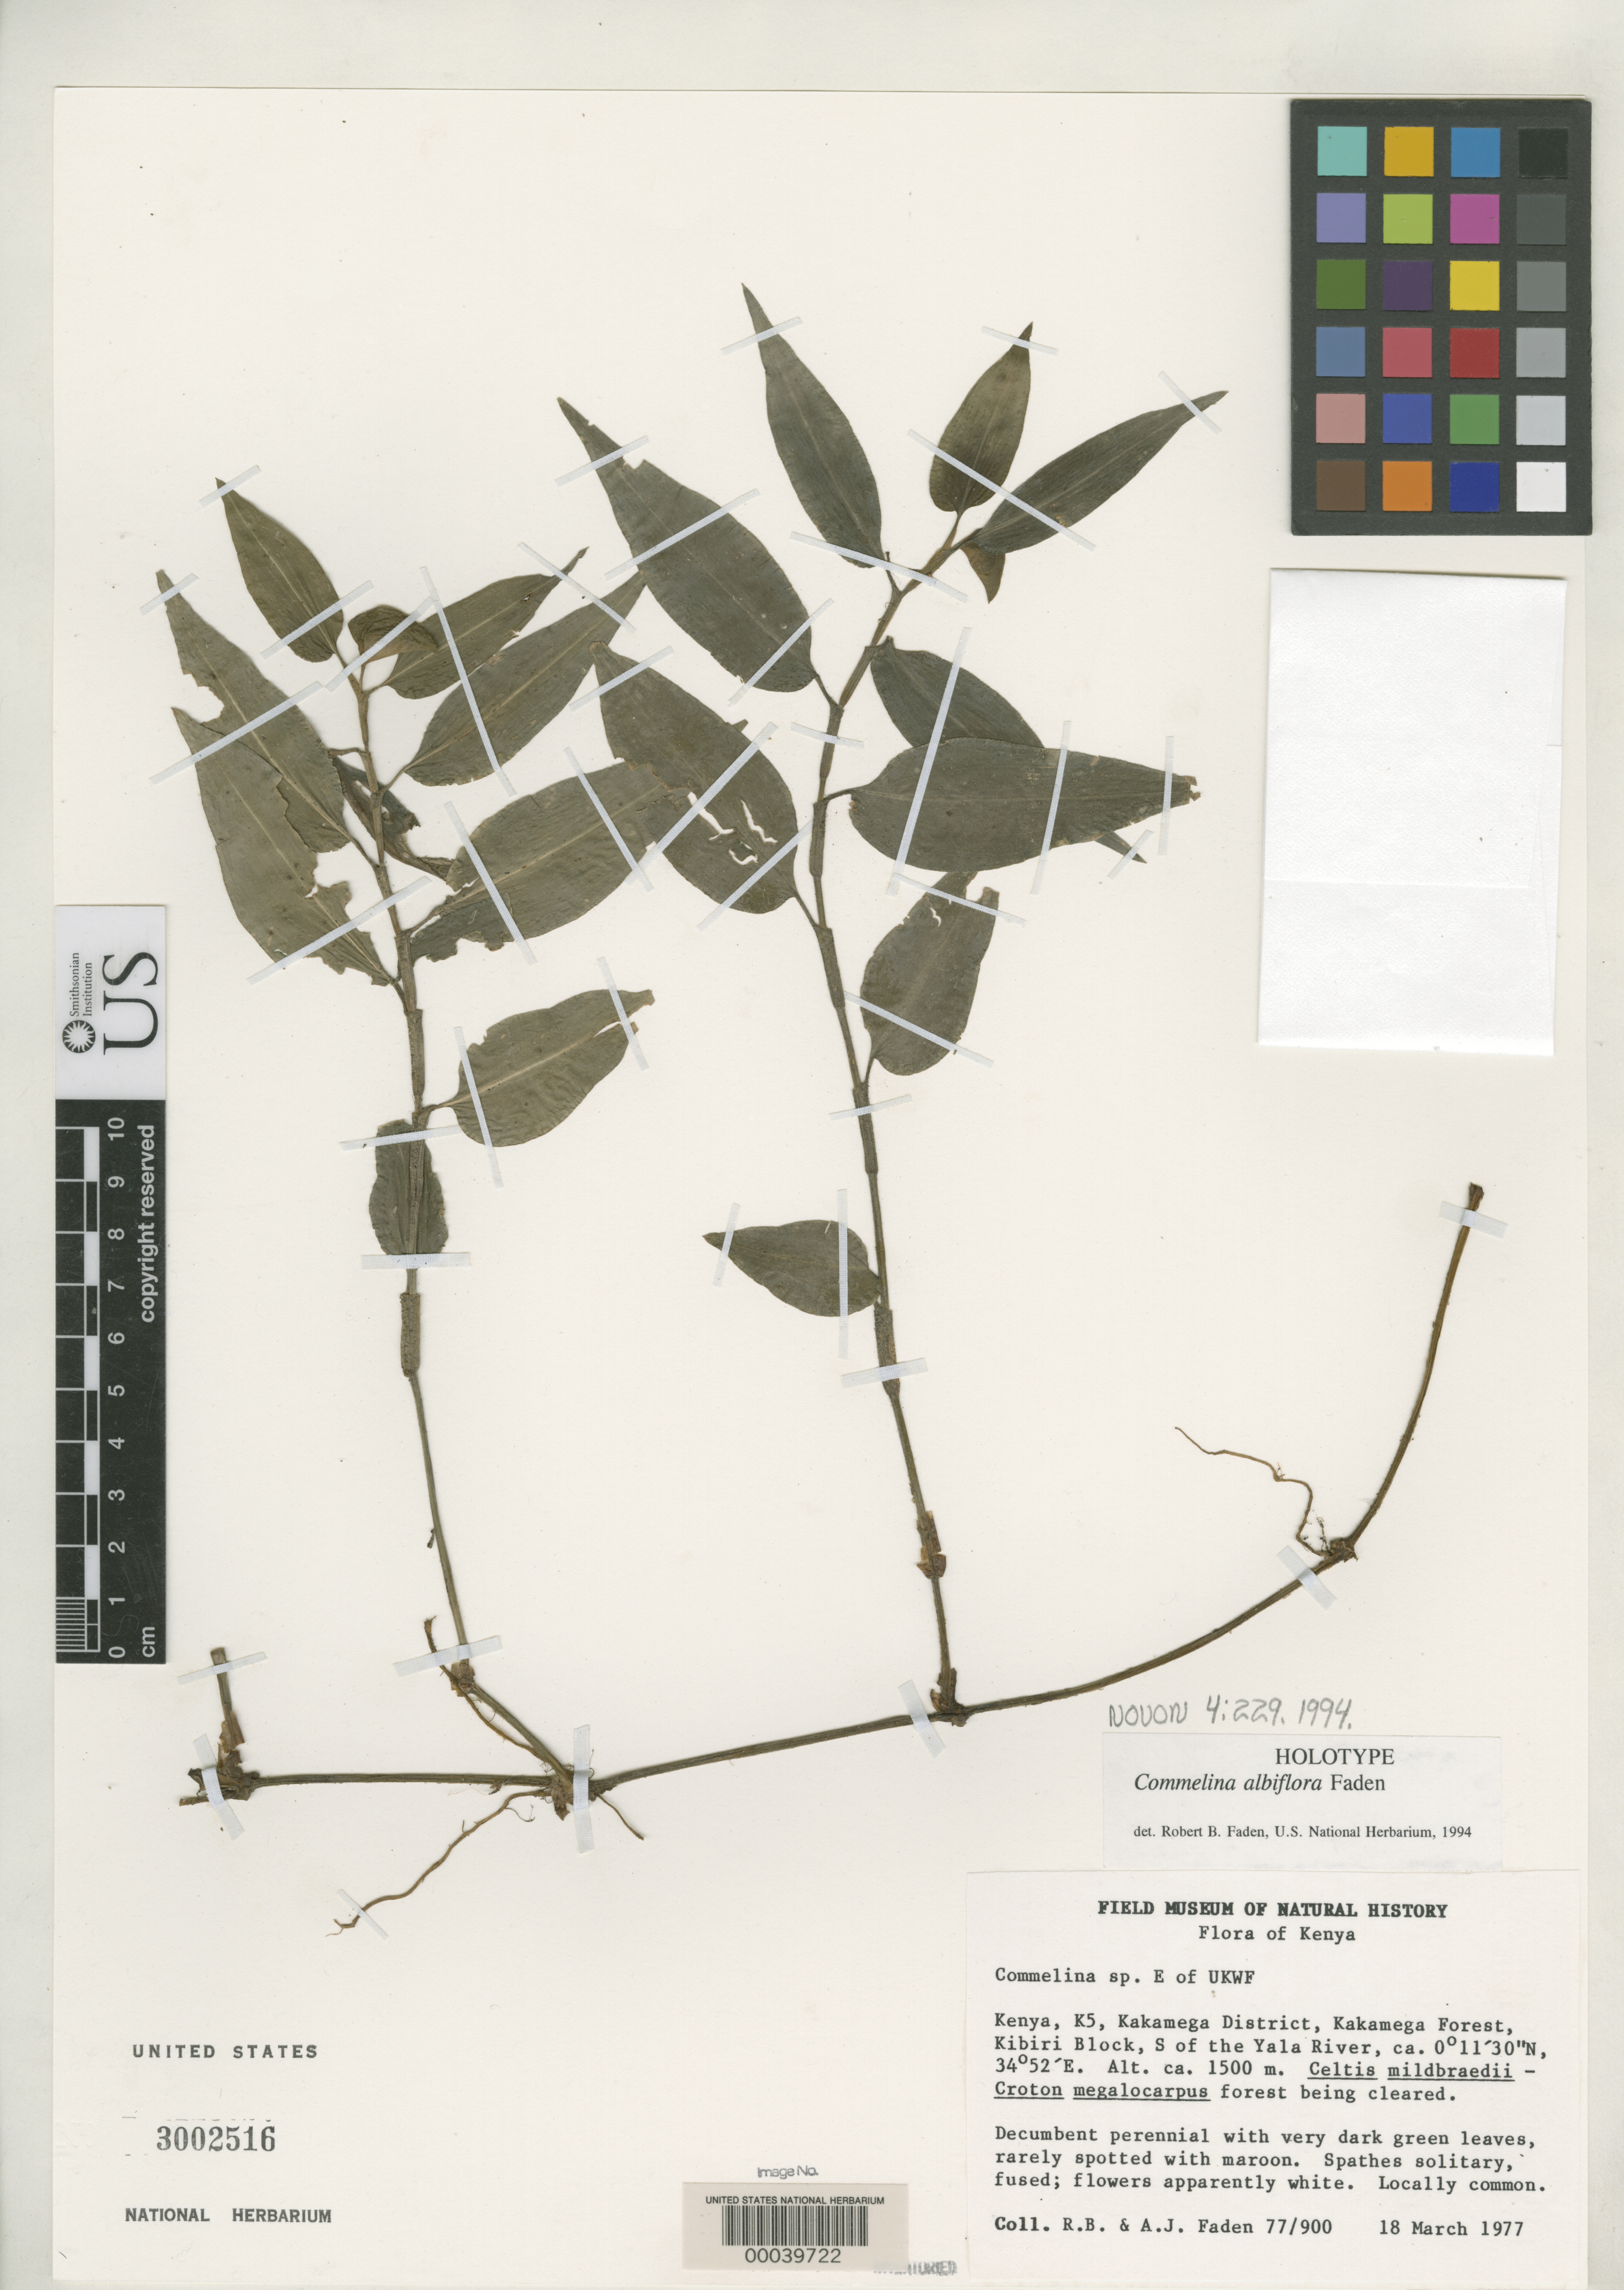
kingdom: Plantae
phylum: Tracheophyta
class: Liliopsida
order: Commelinales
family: Commelinaceae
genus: Commelina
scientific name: Commelina albiflora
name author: Faden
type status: Holotype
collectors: R. B. Faden & A. J. Faden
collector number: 77/900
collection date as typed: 18 Mar 1977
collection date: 1977-03-18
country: Kenya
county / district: Kakamega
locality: Kakamega Forest, Kibiri block, S of Yala River.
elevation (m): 1500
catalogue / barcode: US 3002516